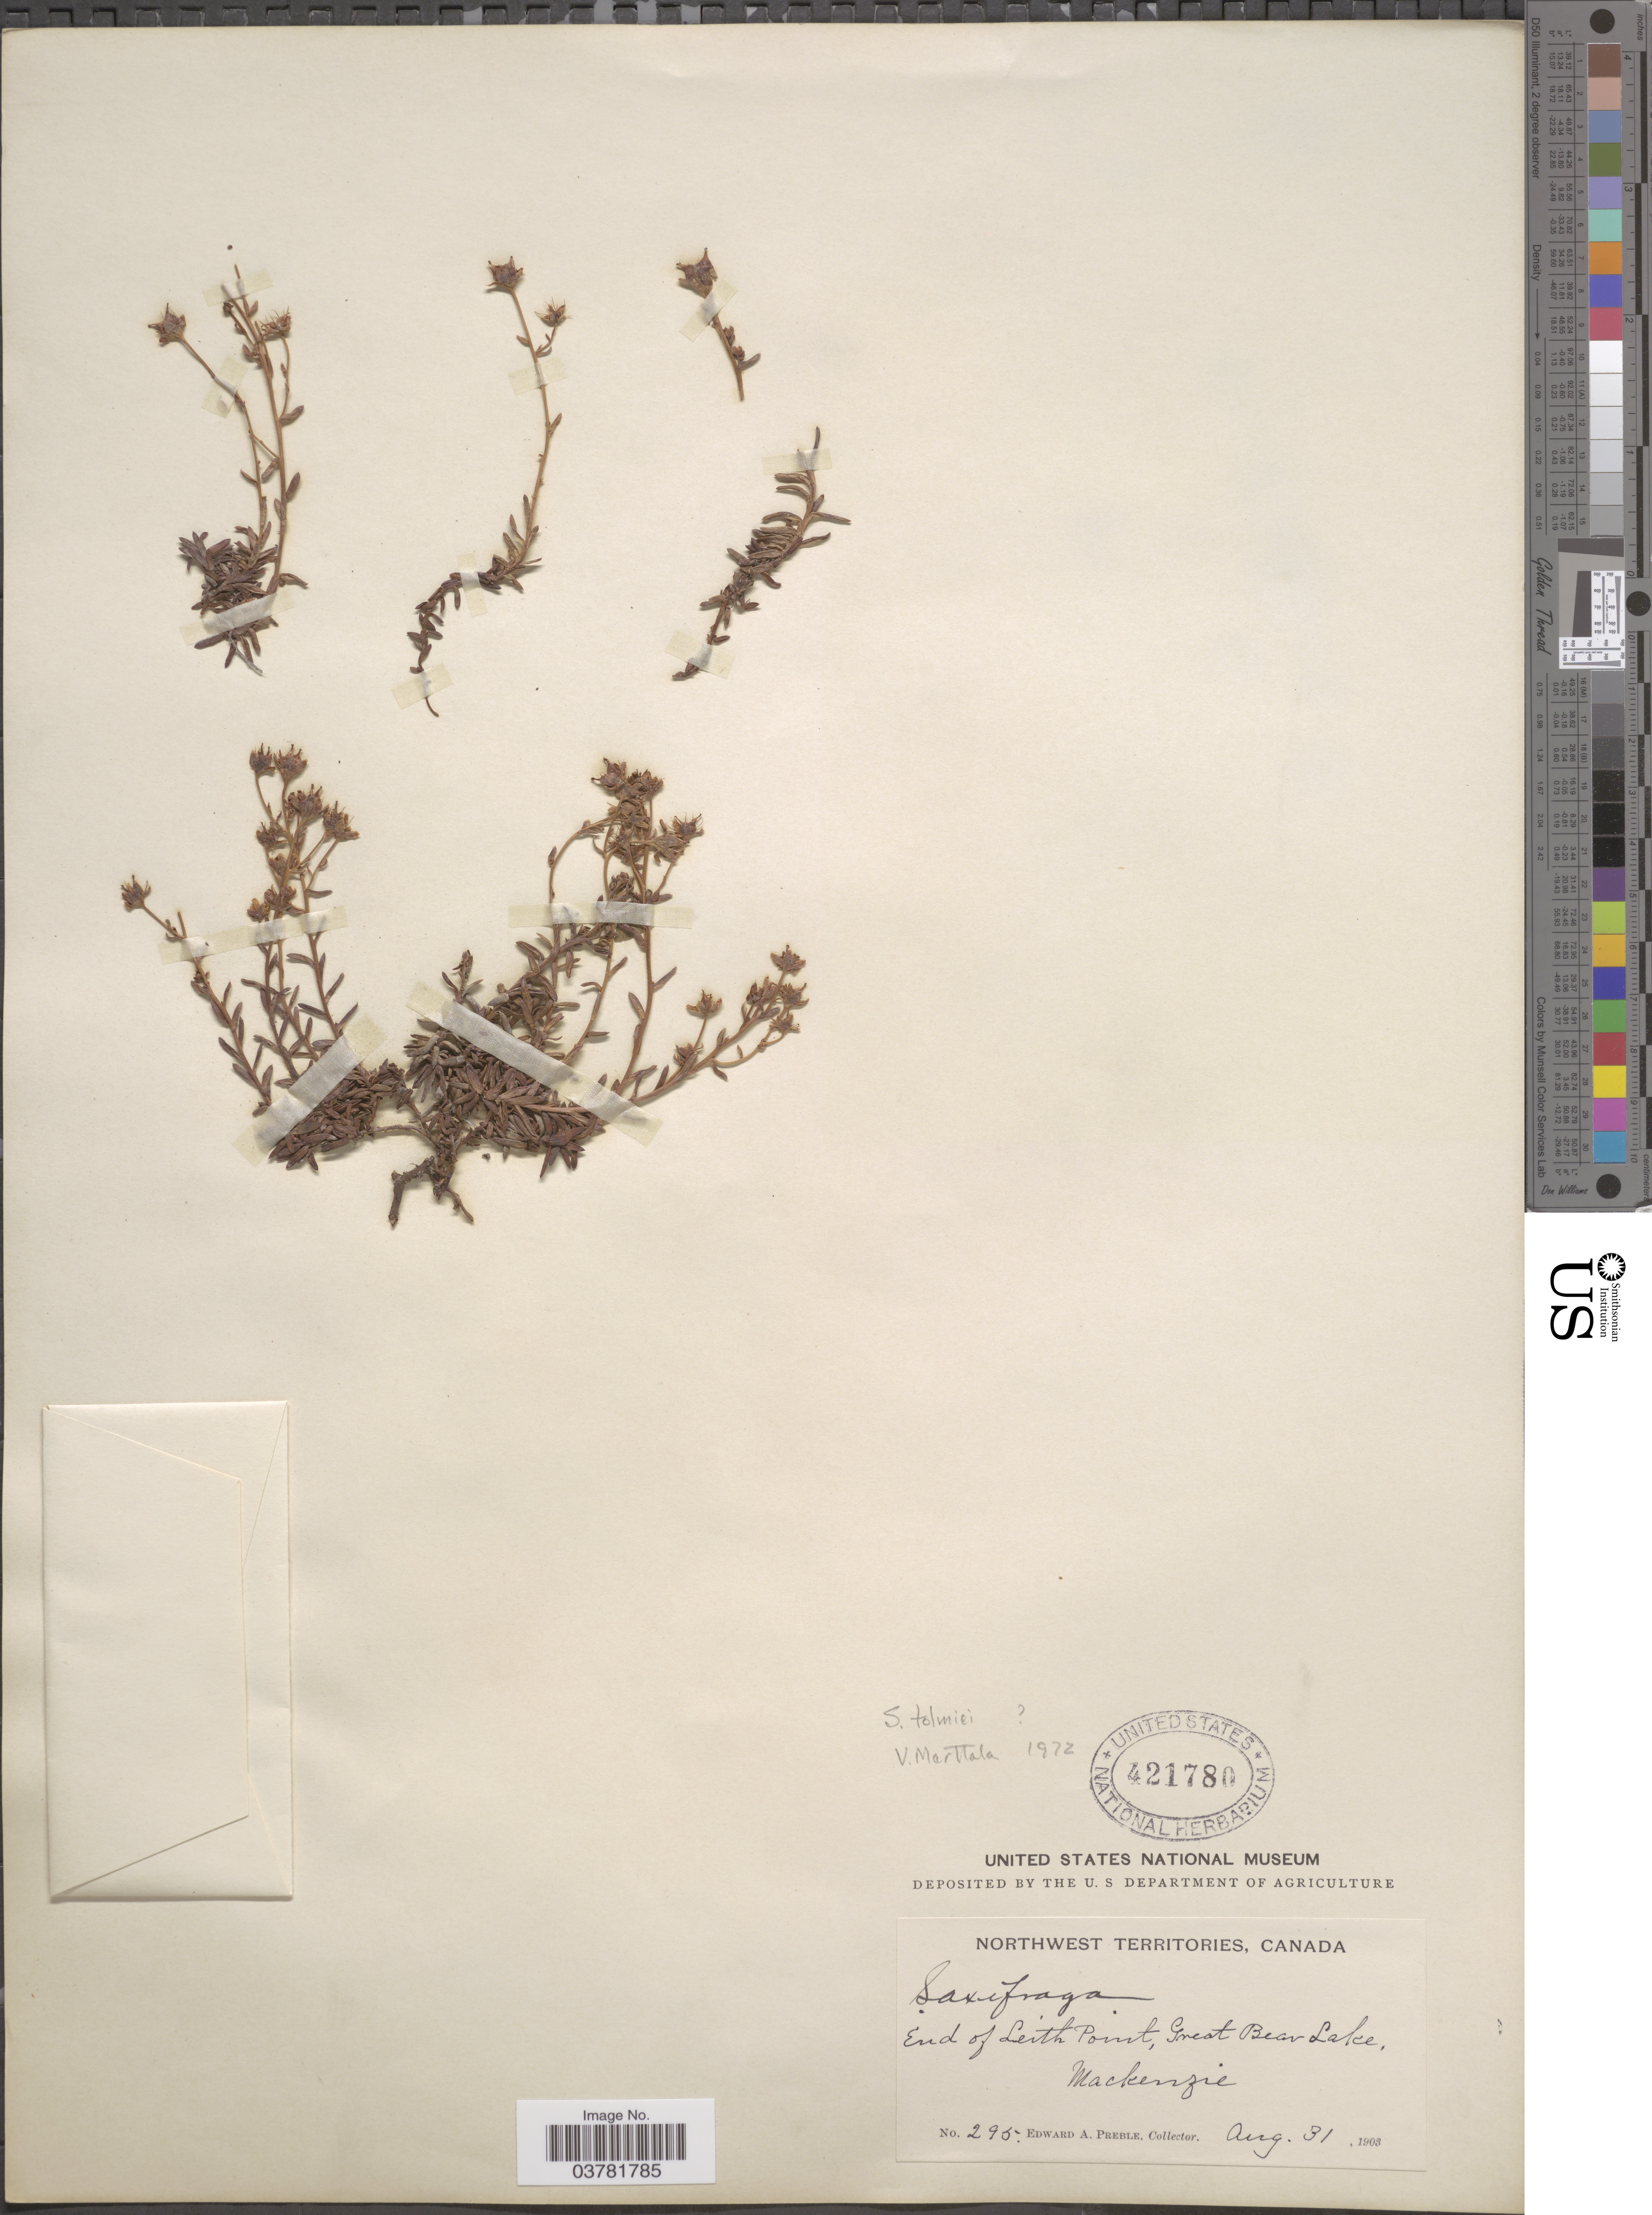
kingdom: Plantae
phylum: Tracheophyta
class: Magnoliopsida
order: Saxifragales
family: Saxifragaceae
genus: Saxifraga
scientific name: Saxifraga sp.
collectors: E. Preble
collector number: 295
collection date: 1903-08-31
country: Canada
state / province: Northwest Territories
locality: End of Leith Point, Great Bear Lake, Mackenzie.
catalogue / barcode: US 421780